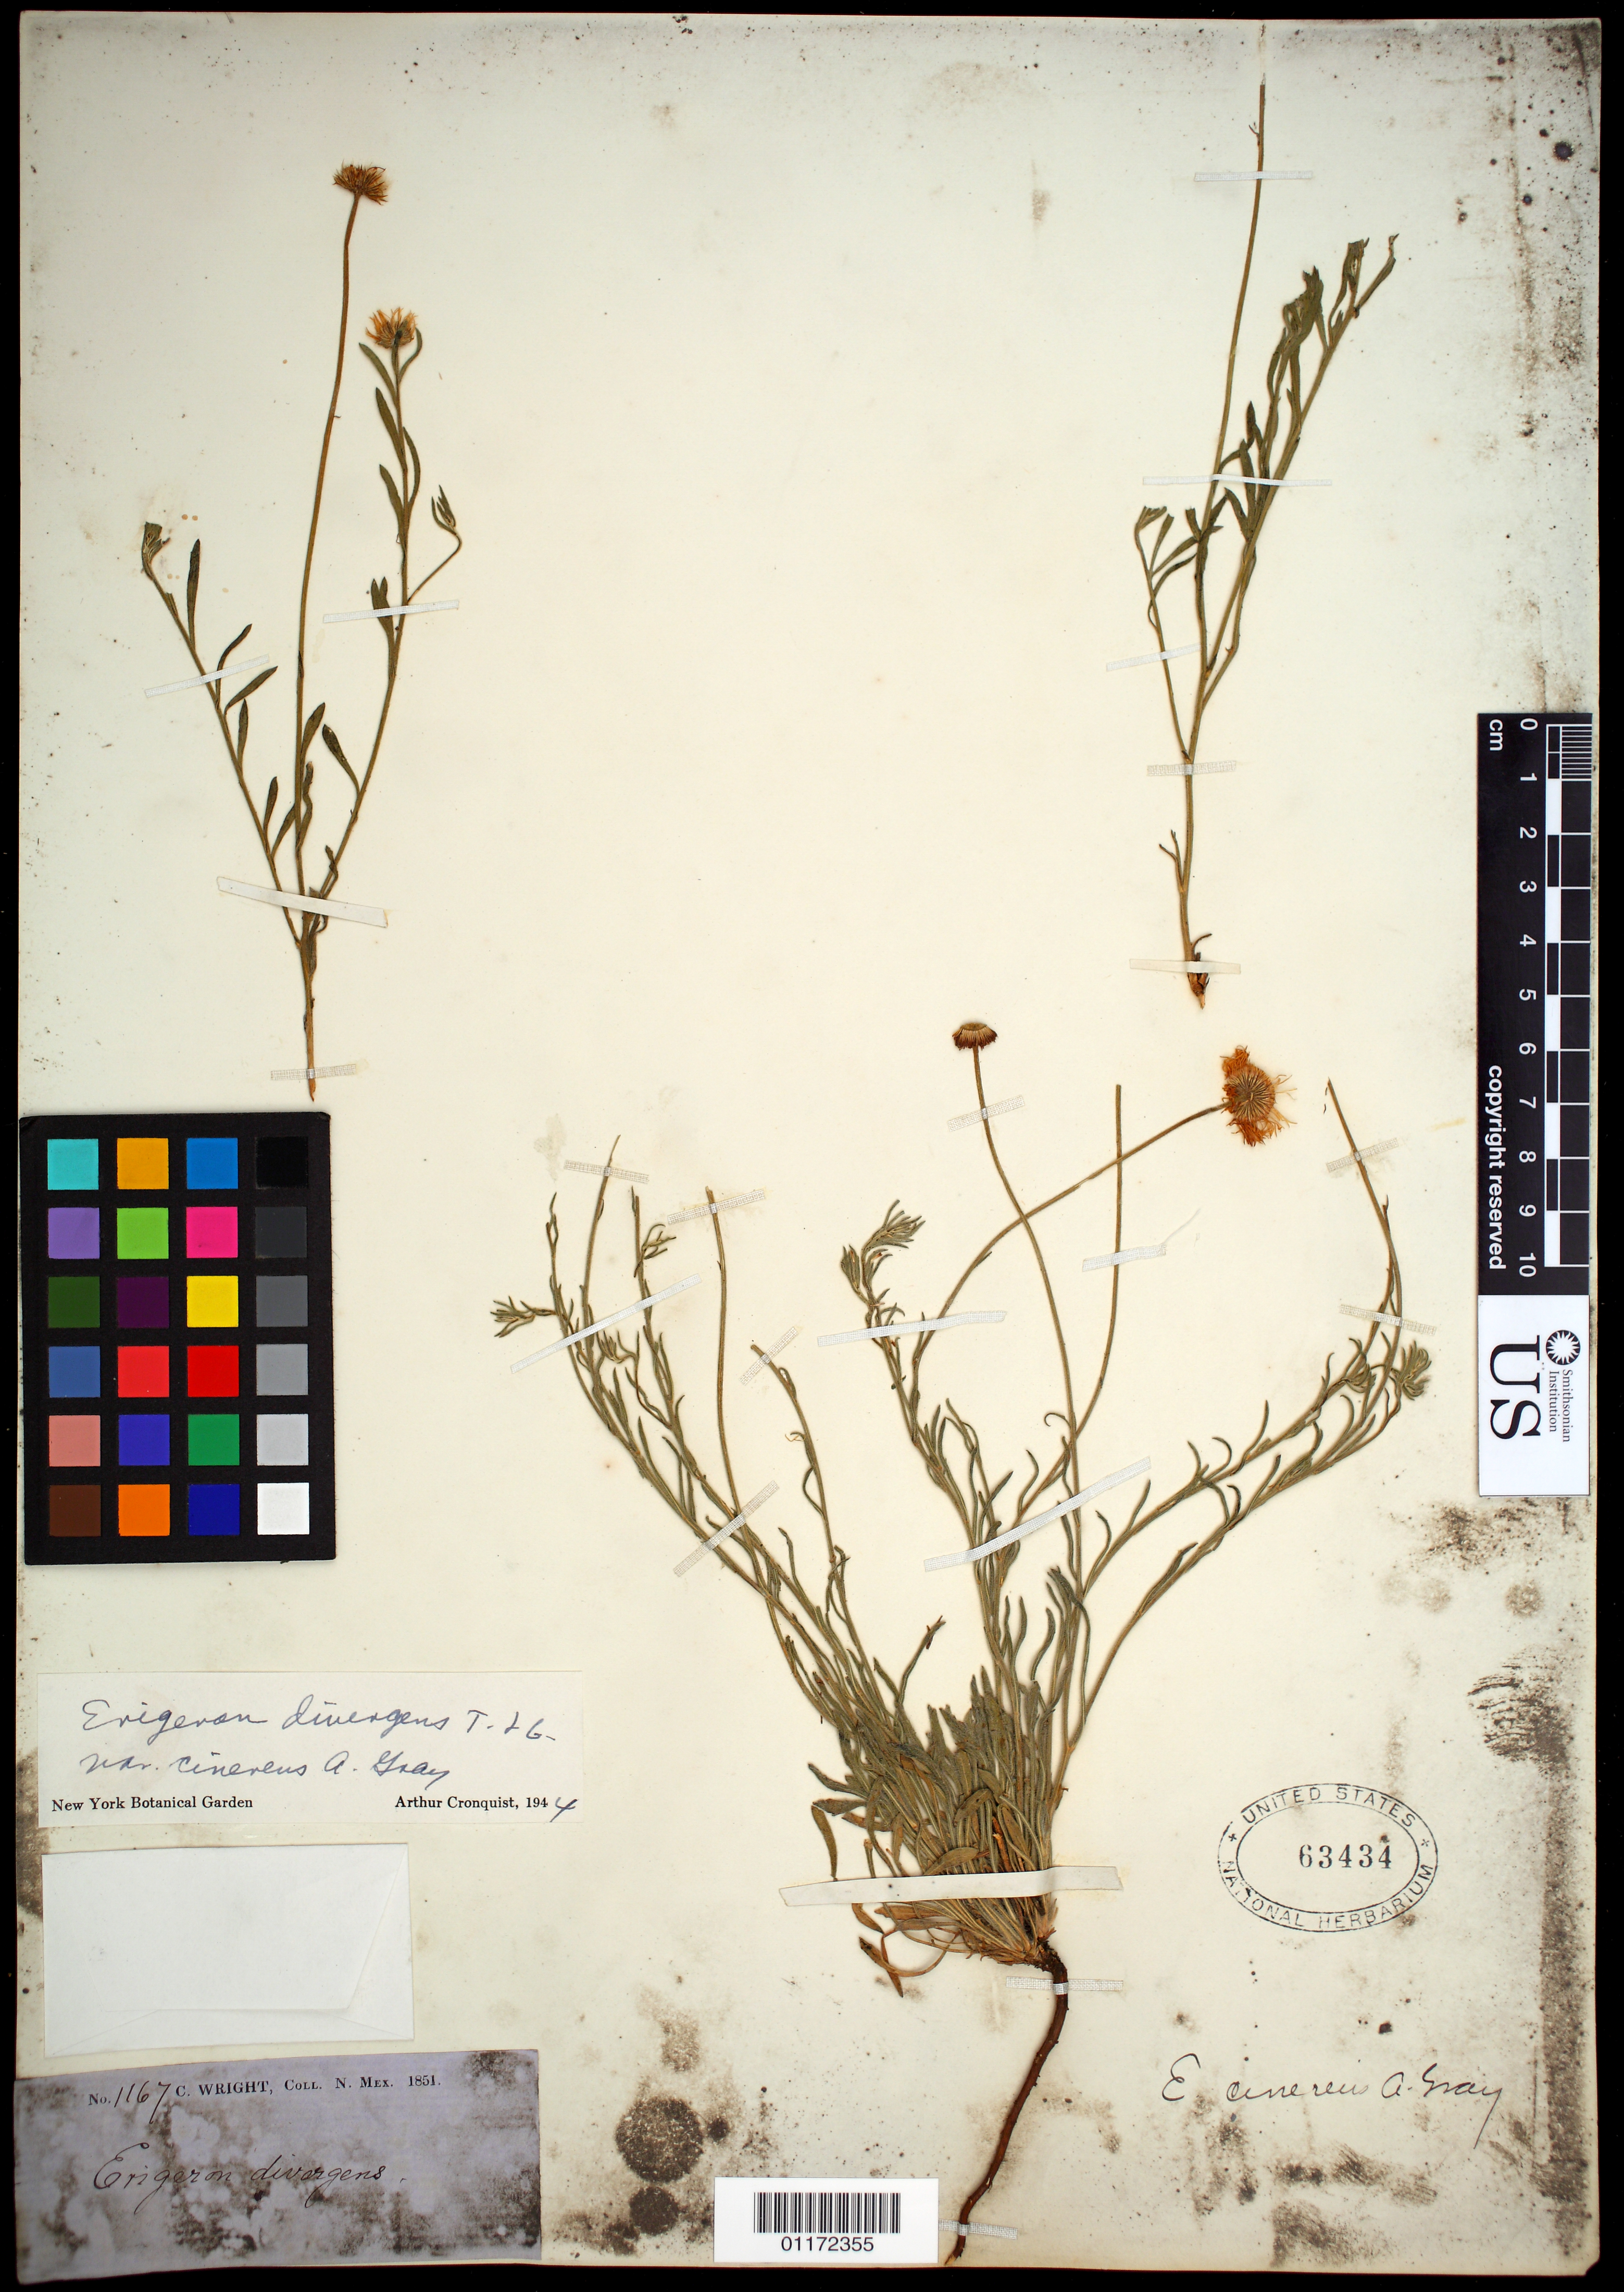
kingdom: Plantae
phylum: Tracheophyta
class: Magnoliopsida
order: Asterales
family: Asteraceae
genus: Erigeron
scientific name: Erigeron colomexicanus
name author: A. Nelson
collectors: C. Wright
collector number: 1167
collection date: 1851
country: United States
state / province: New Mexico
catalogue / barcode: US 63434